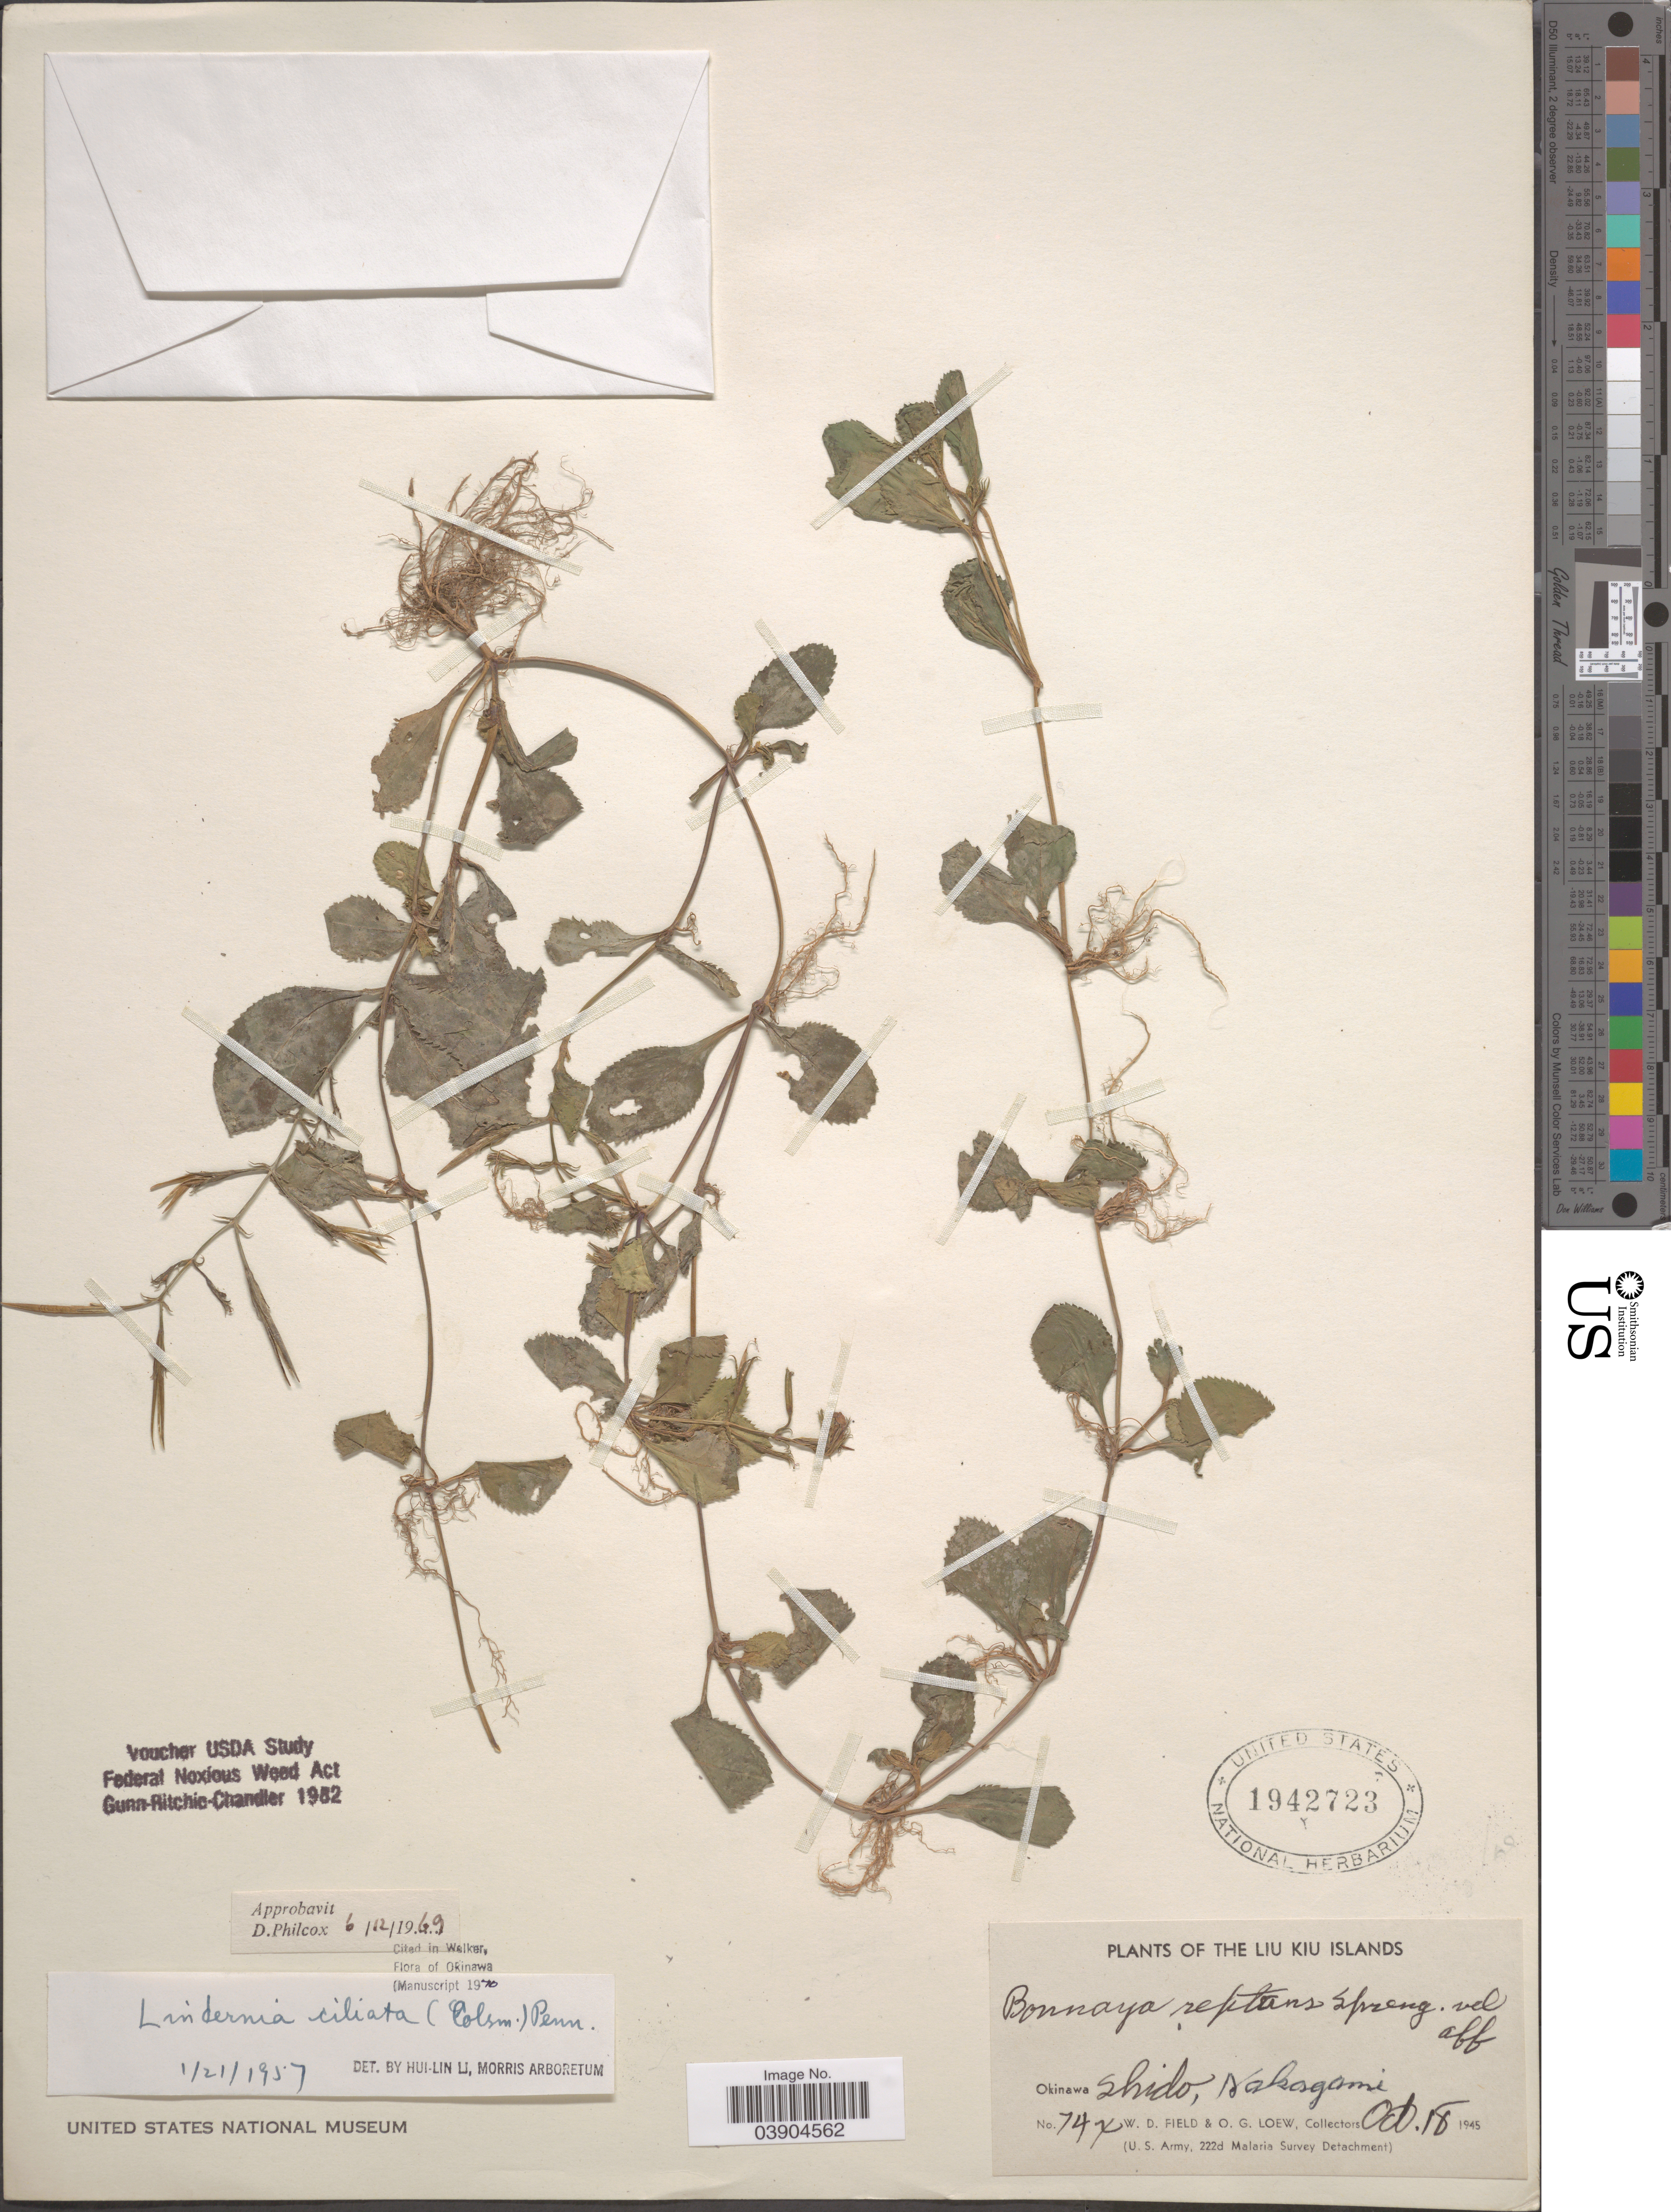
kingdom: Plantae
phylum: Tracheophyta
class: Magnoliopsida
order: Lamiales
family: Linderniaceae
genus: Lindernia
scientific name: Lindernia ciliata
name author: (Colsm.) Pennell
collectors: W. D. Field & O. G. Loew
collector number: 747*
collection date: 1945-10-18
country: Japan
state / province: Okinawa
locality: The Lui Kiu Islands. Shido, Nakagami.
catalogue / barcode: US 1942723